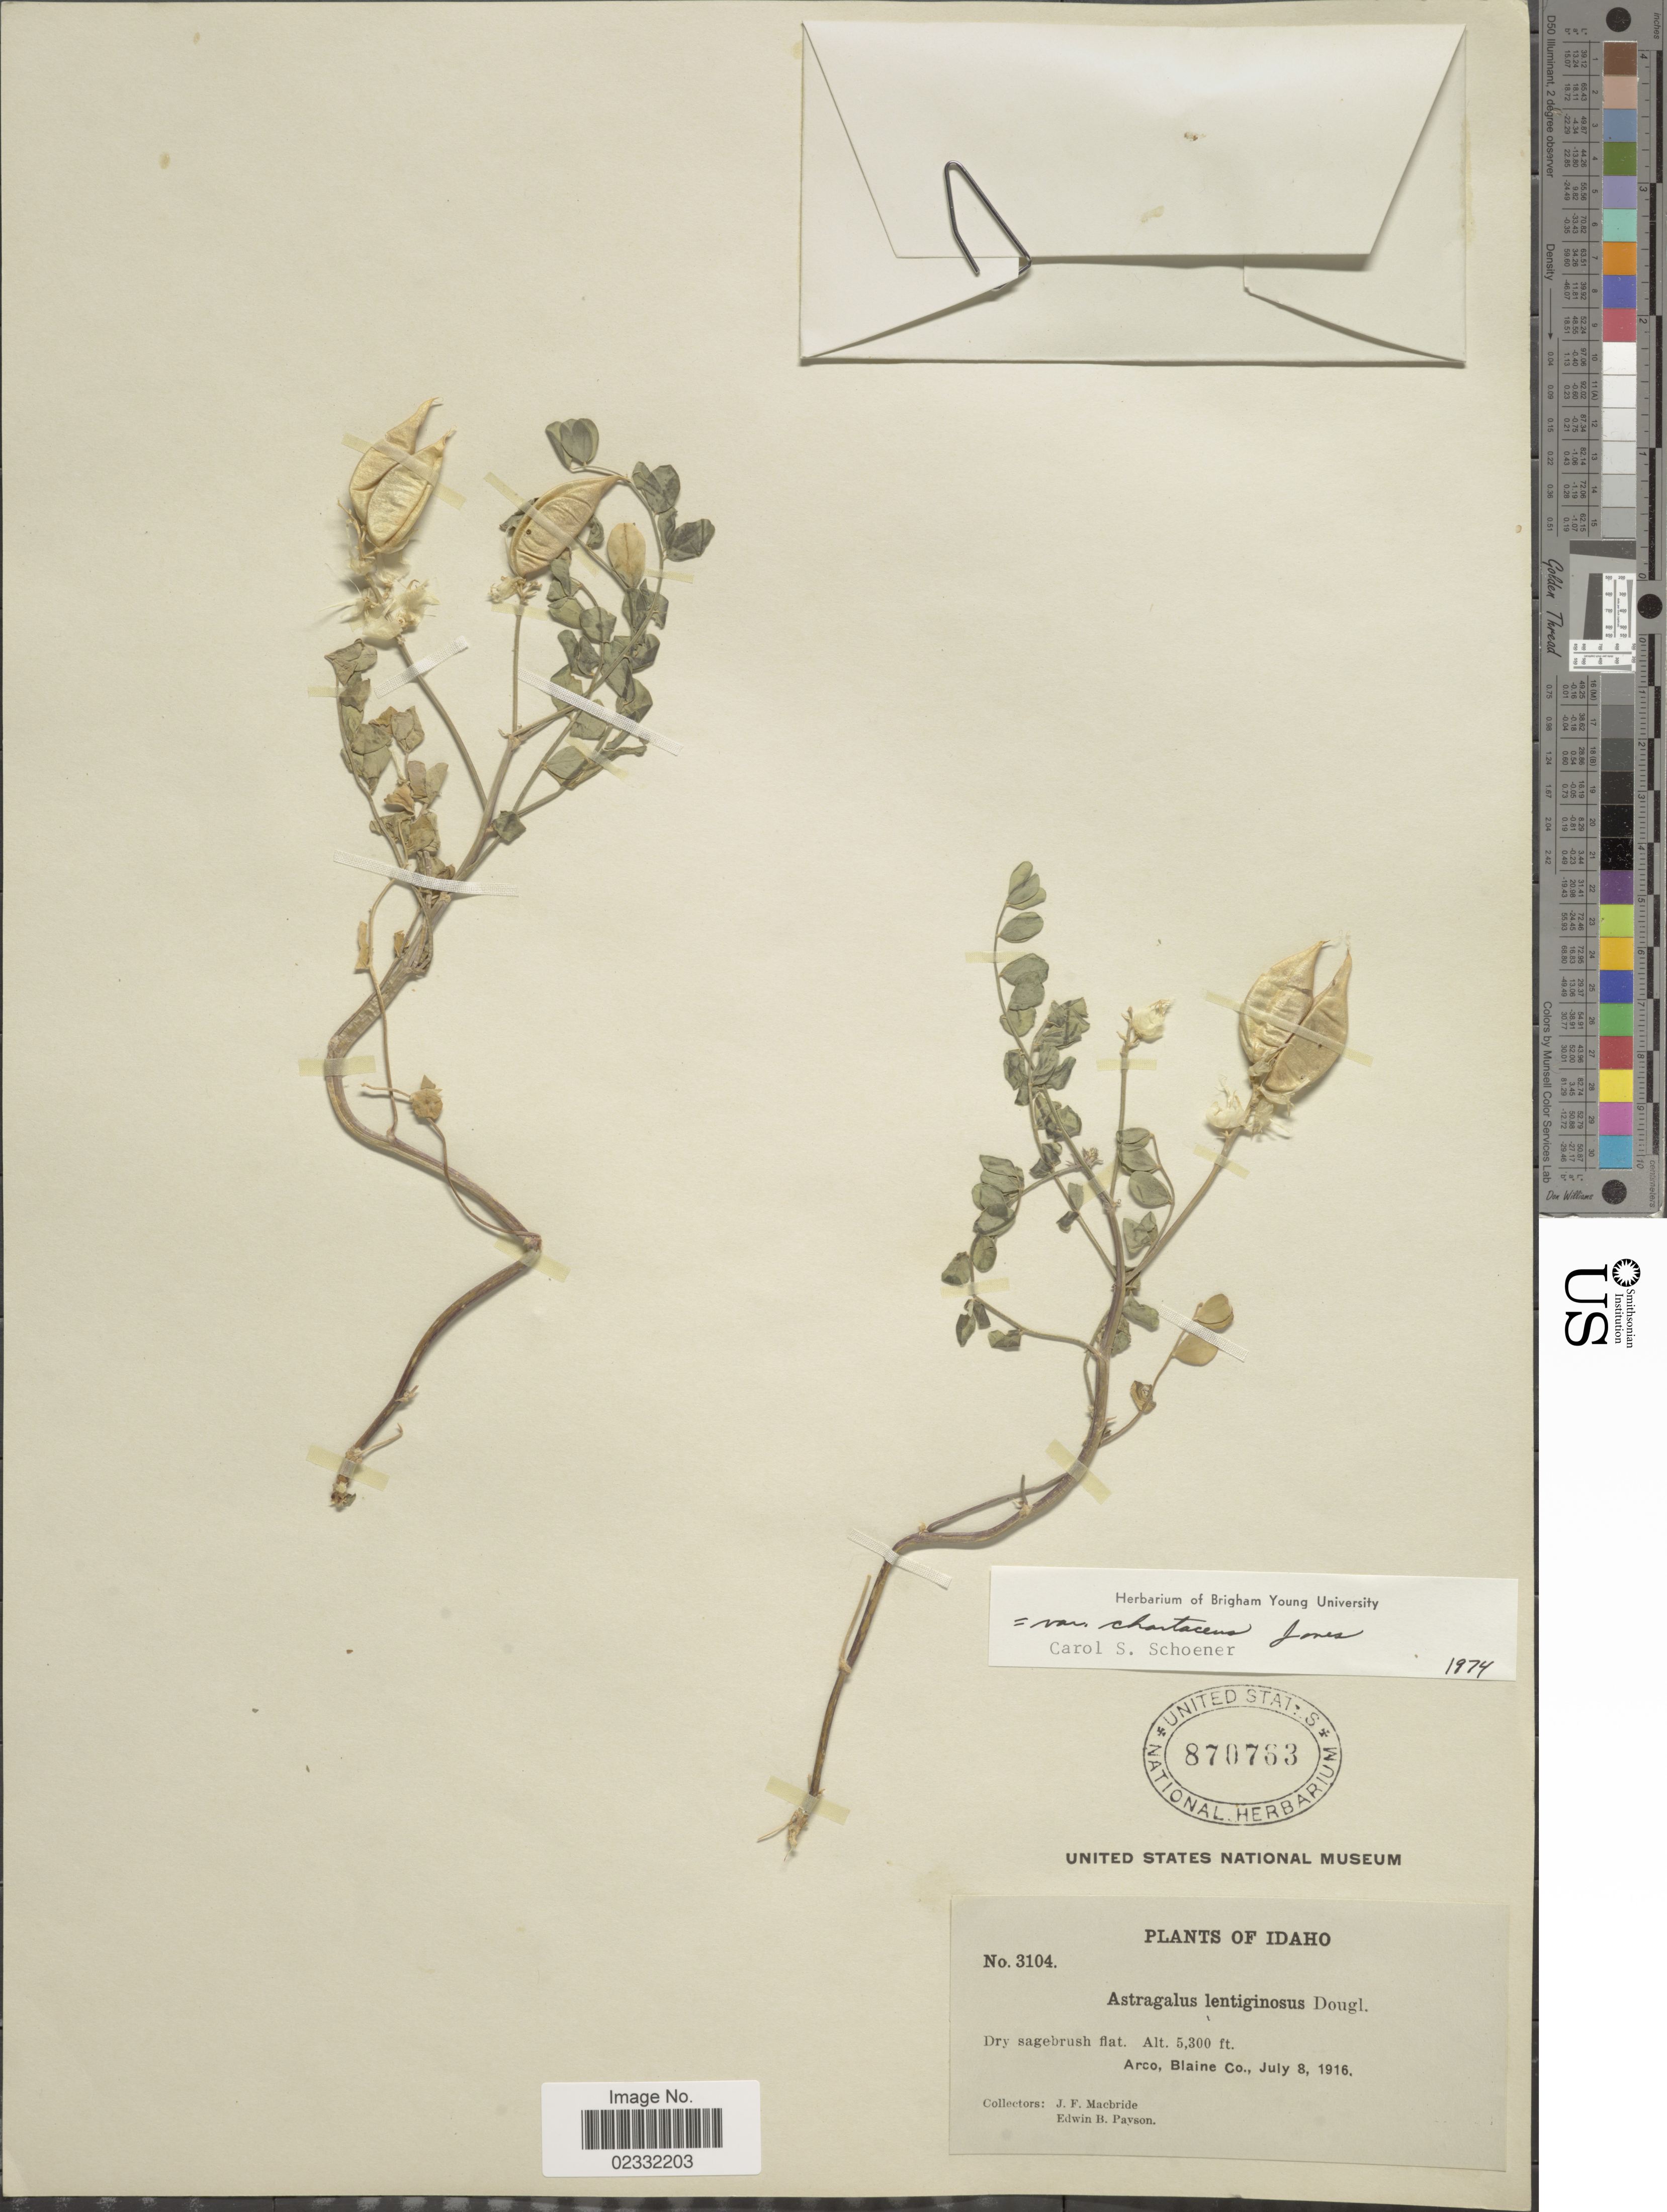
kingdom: Plantae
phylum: Tracheophyta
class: Magnoliopsida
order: Fabales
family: Fabaceae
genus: Astragalus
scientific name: Astragalus lentiginosus var. chartaceus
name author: M.E. Jones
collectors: J. F. Macbride & E. B. Payson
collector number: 3104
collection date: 1916-07-08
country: United States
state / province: Idaho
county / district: Blaine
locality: Dry sagebrush, Arco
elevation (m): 1615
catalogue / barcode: US 870763